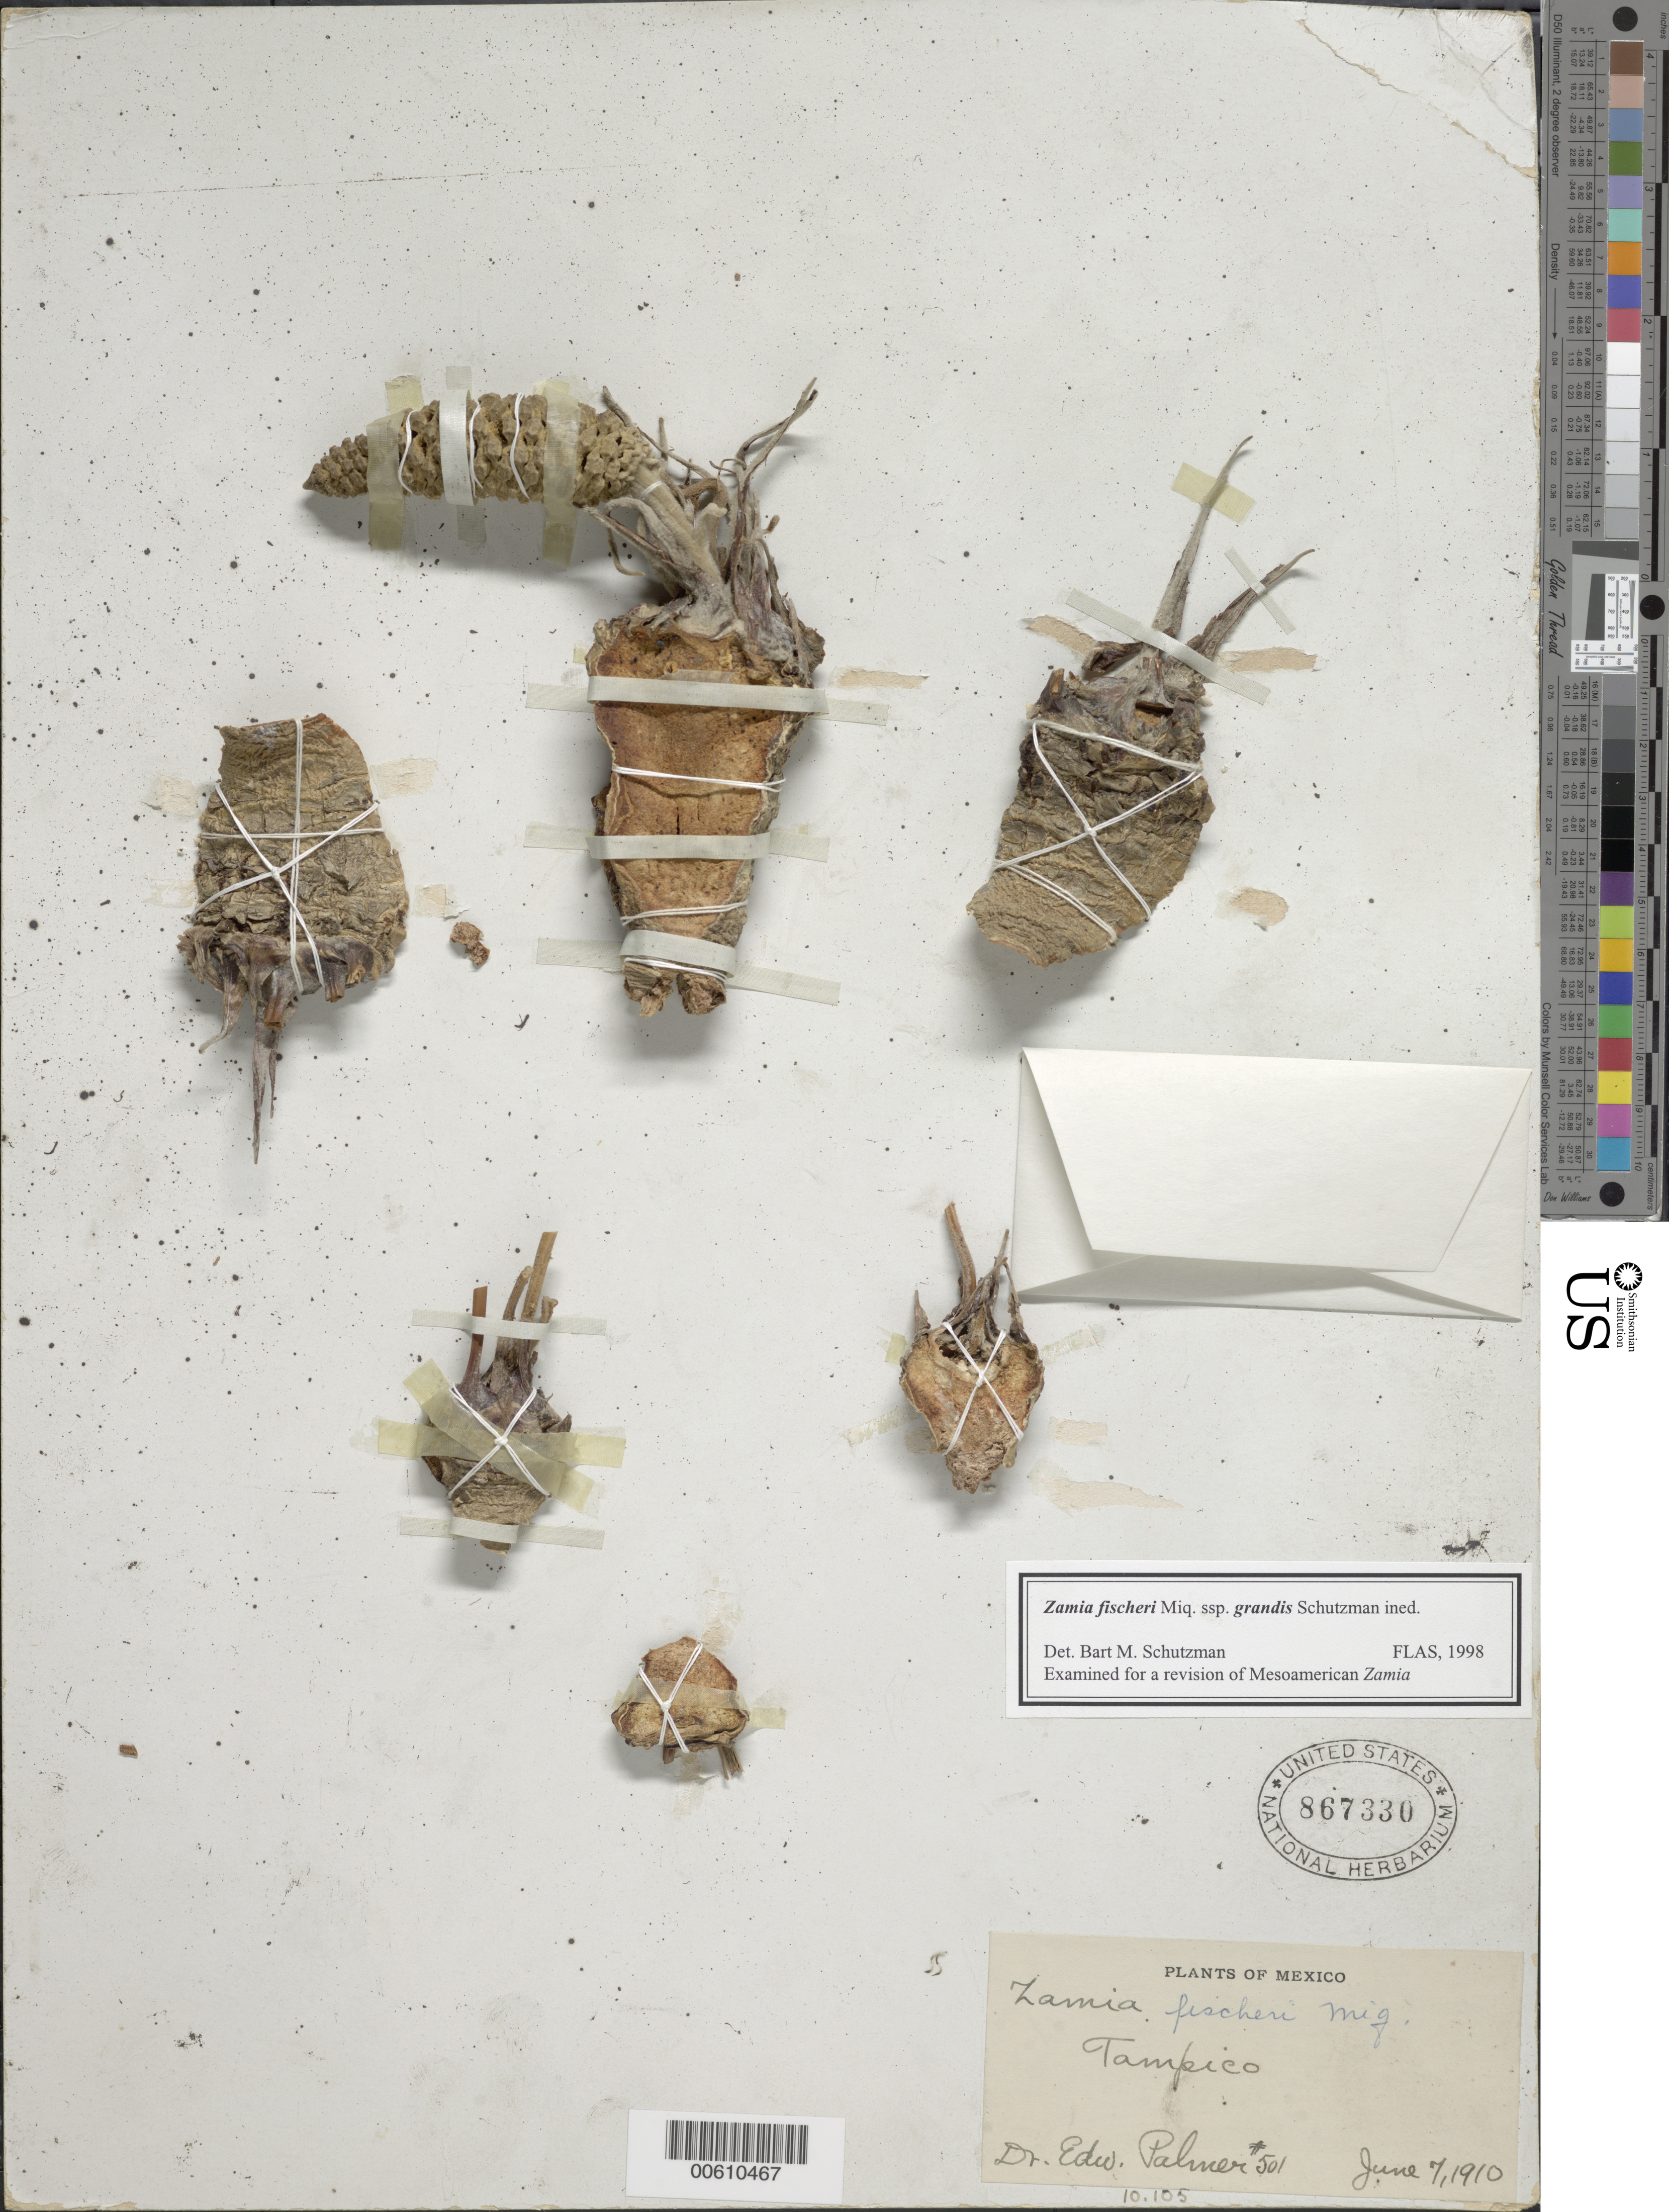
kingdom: Plantae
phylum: Tracheophyta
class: Cycadopsida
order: Cycadales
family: Zamiaceae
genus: Zamia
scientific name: Zamia fischeri subsp. grandis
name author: Schutz.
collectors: E. Palmer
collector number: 501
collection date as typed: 07 Jun 1910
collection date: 1910-06-07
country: Mexico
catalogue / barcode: US 867330